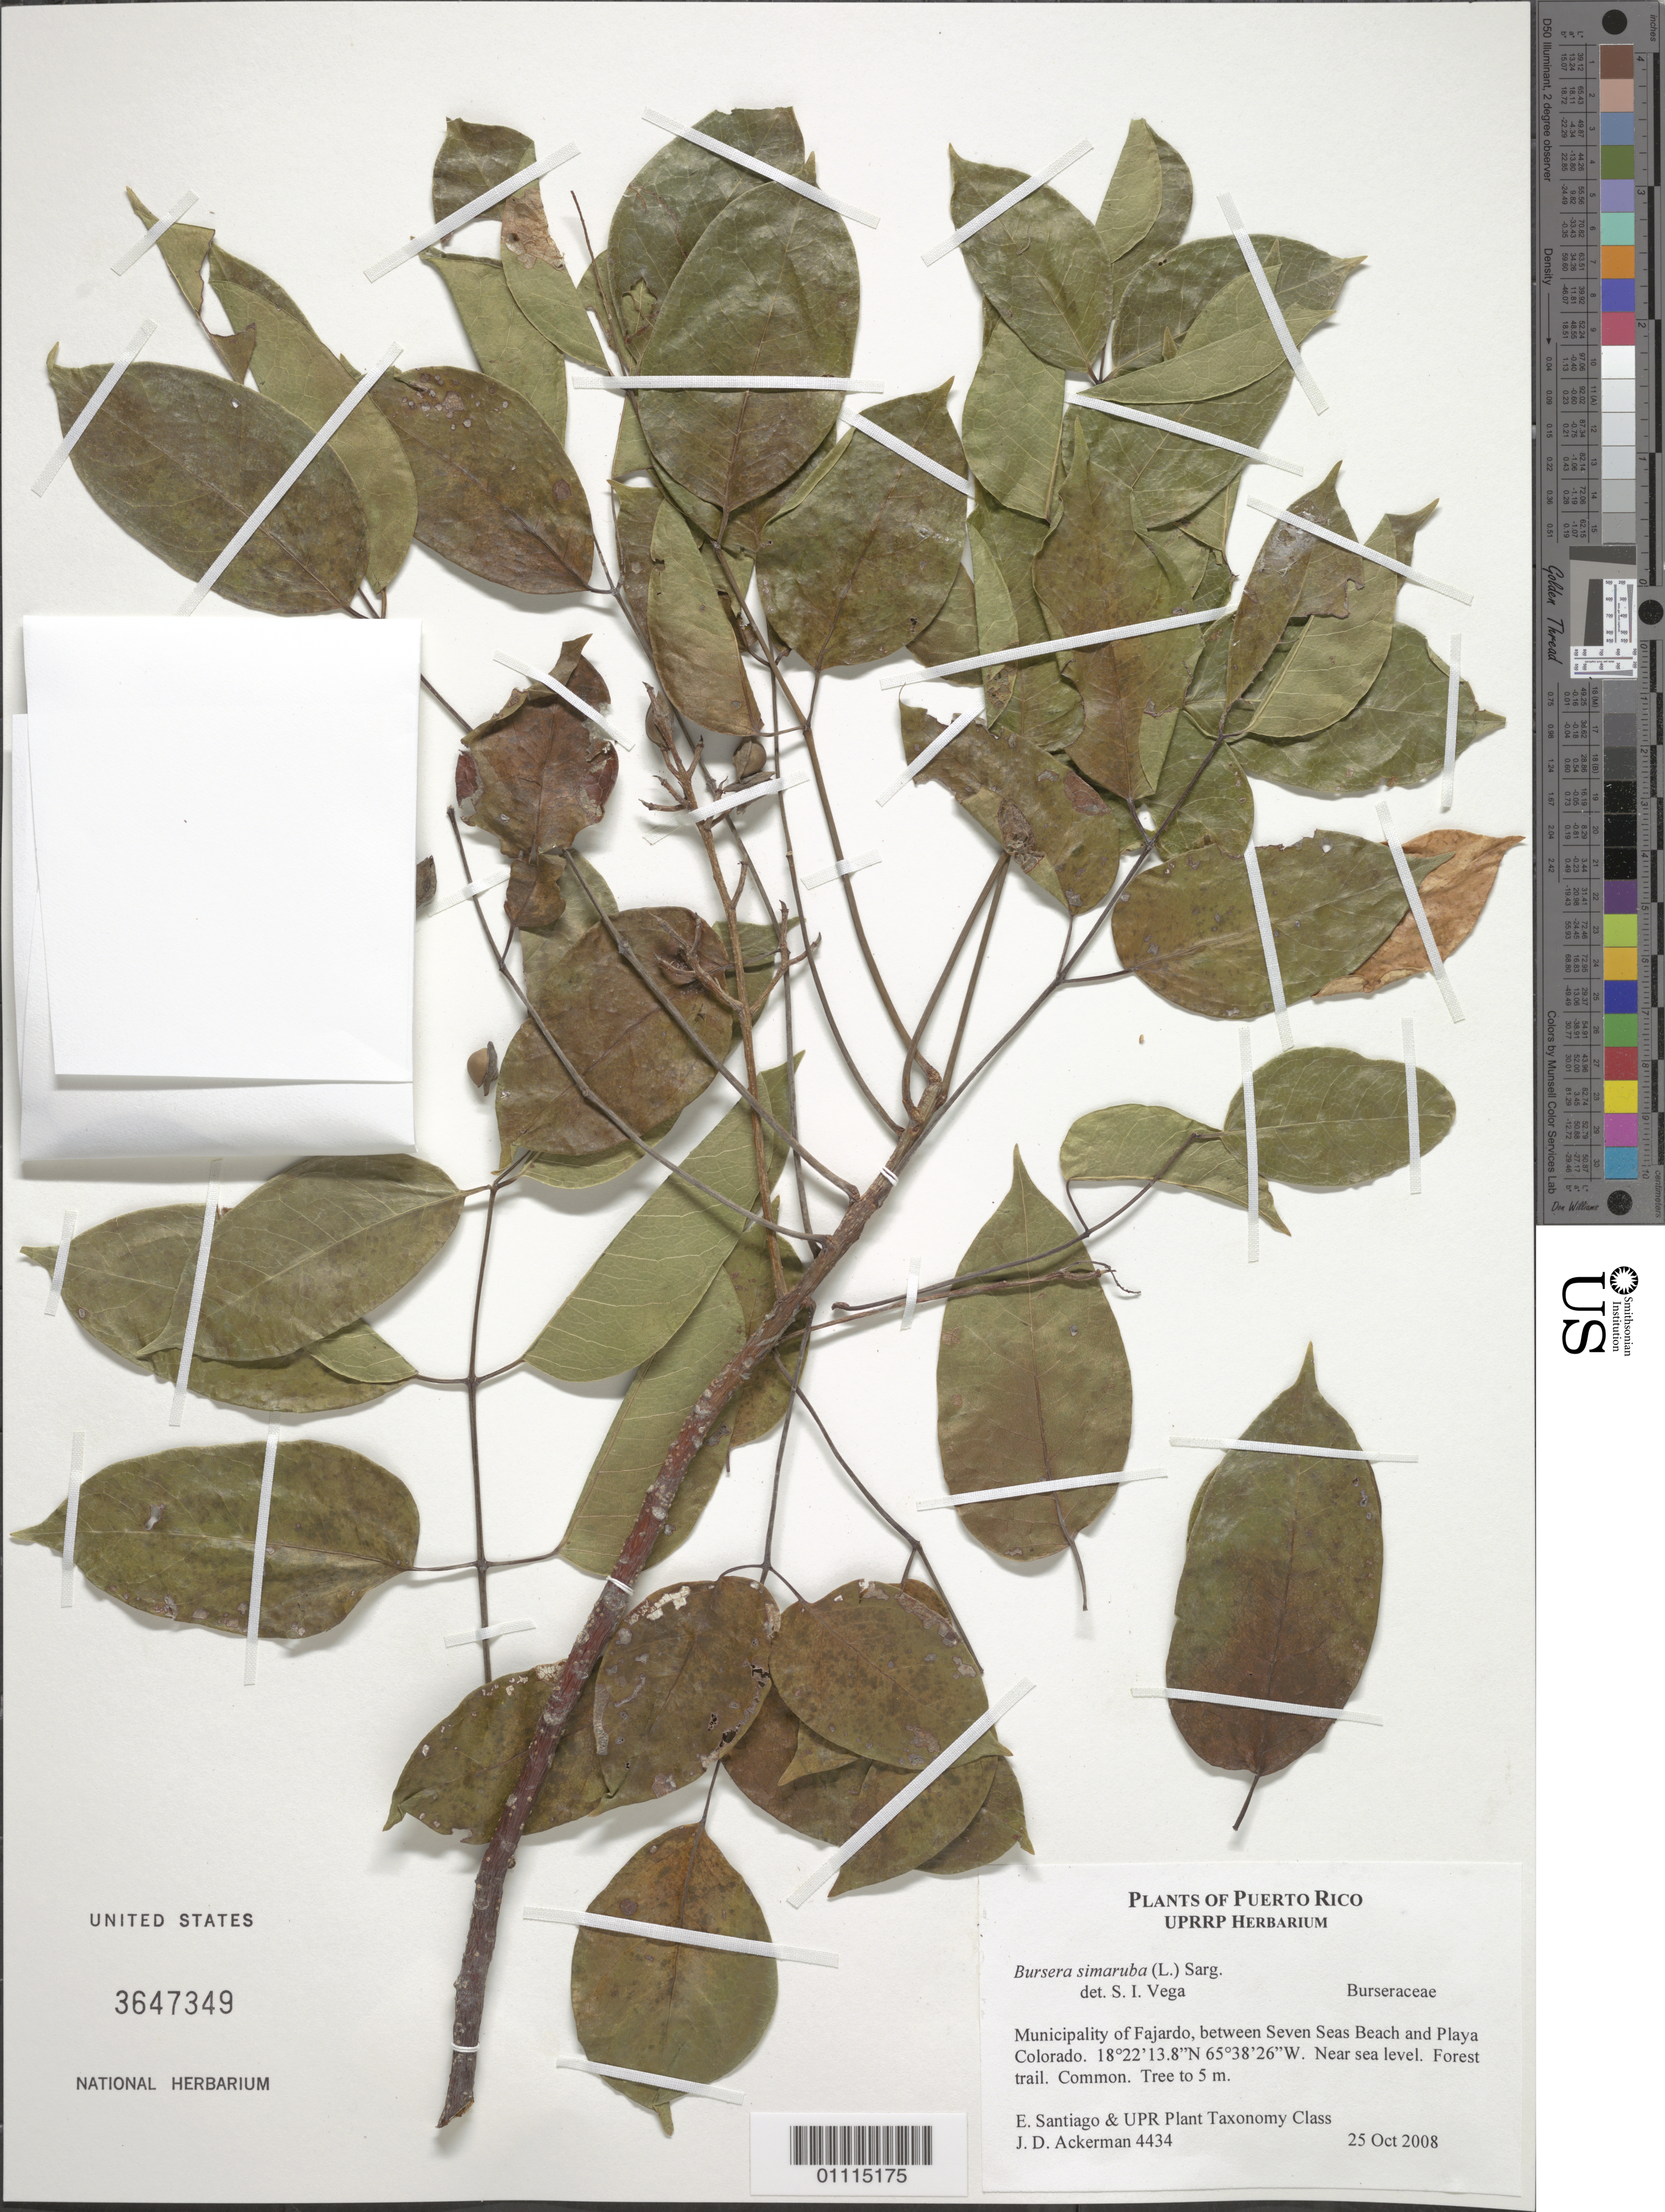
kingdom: Plantae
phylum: Tracheophyta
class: Magnoliopsida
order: Sapindales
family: Burseraceae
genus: Bursera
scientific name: Bursera simaruba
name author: (L.) Sarg.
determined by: Sánchez-Vega, I.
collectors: J. D. Ackerman et al.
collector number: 4434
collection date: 2008-10-25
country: Puerto Rico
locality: Fajardo, between Seven Seas Beach and Playa Colorado.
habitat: Forest trail.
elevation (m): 0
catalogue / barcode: US 3647349